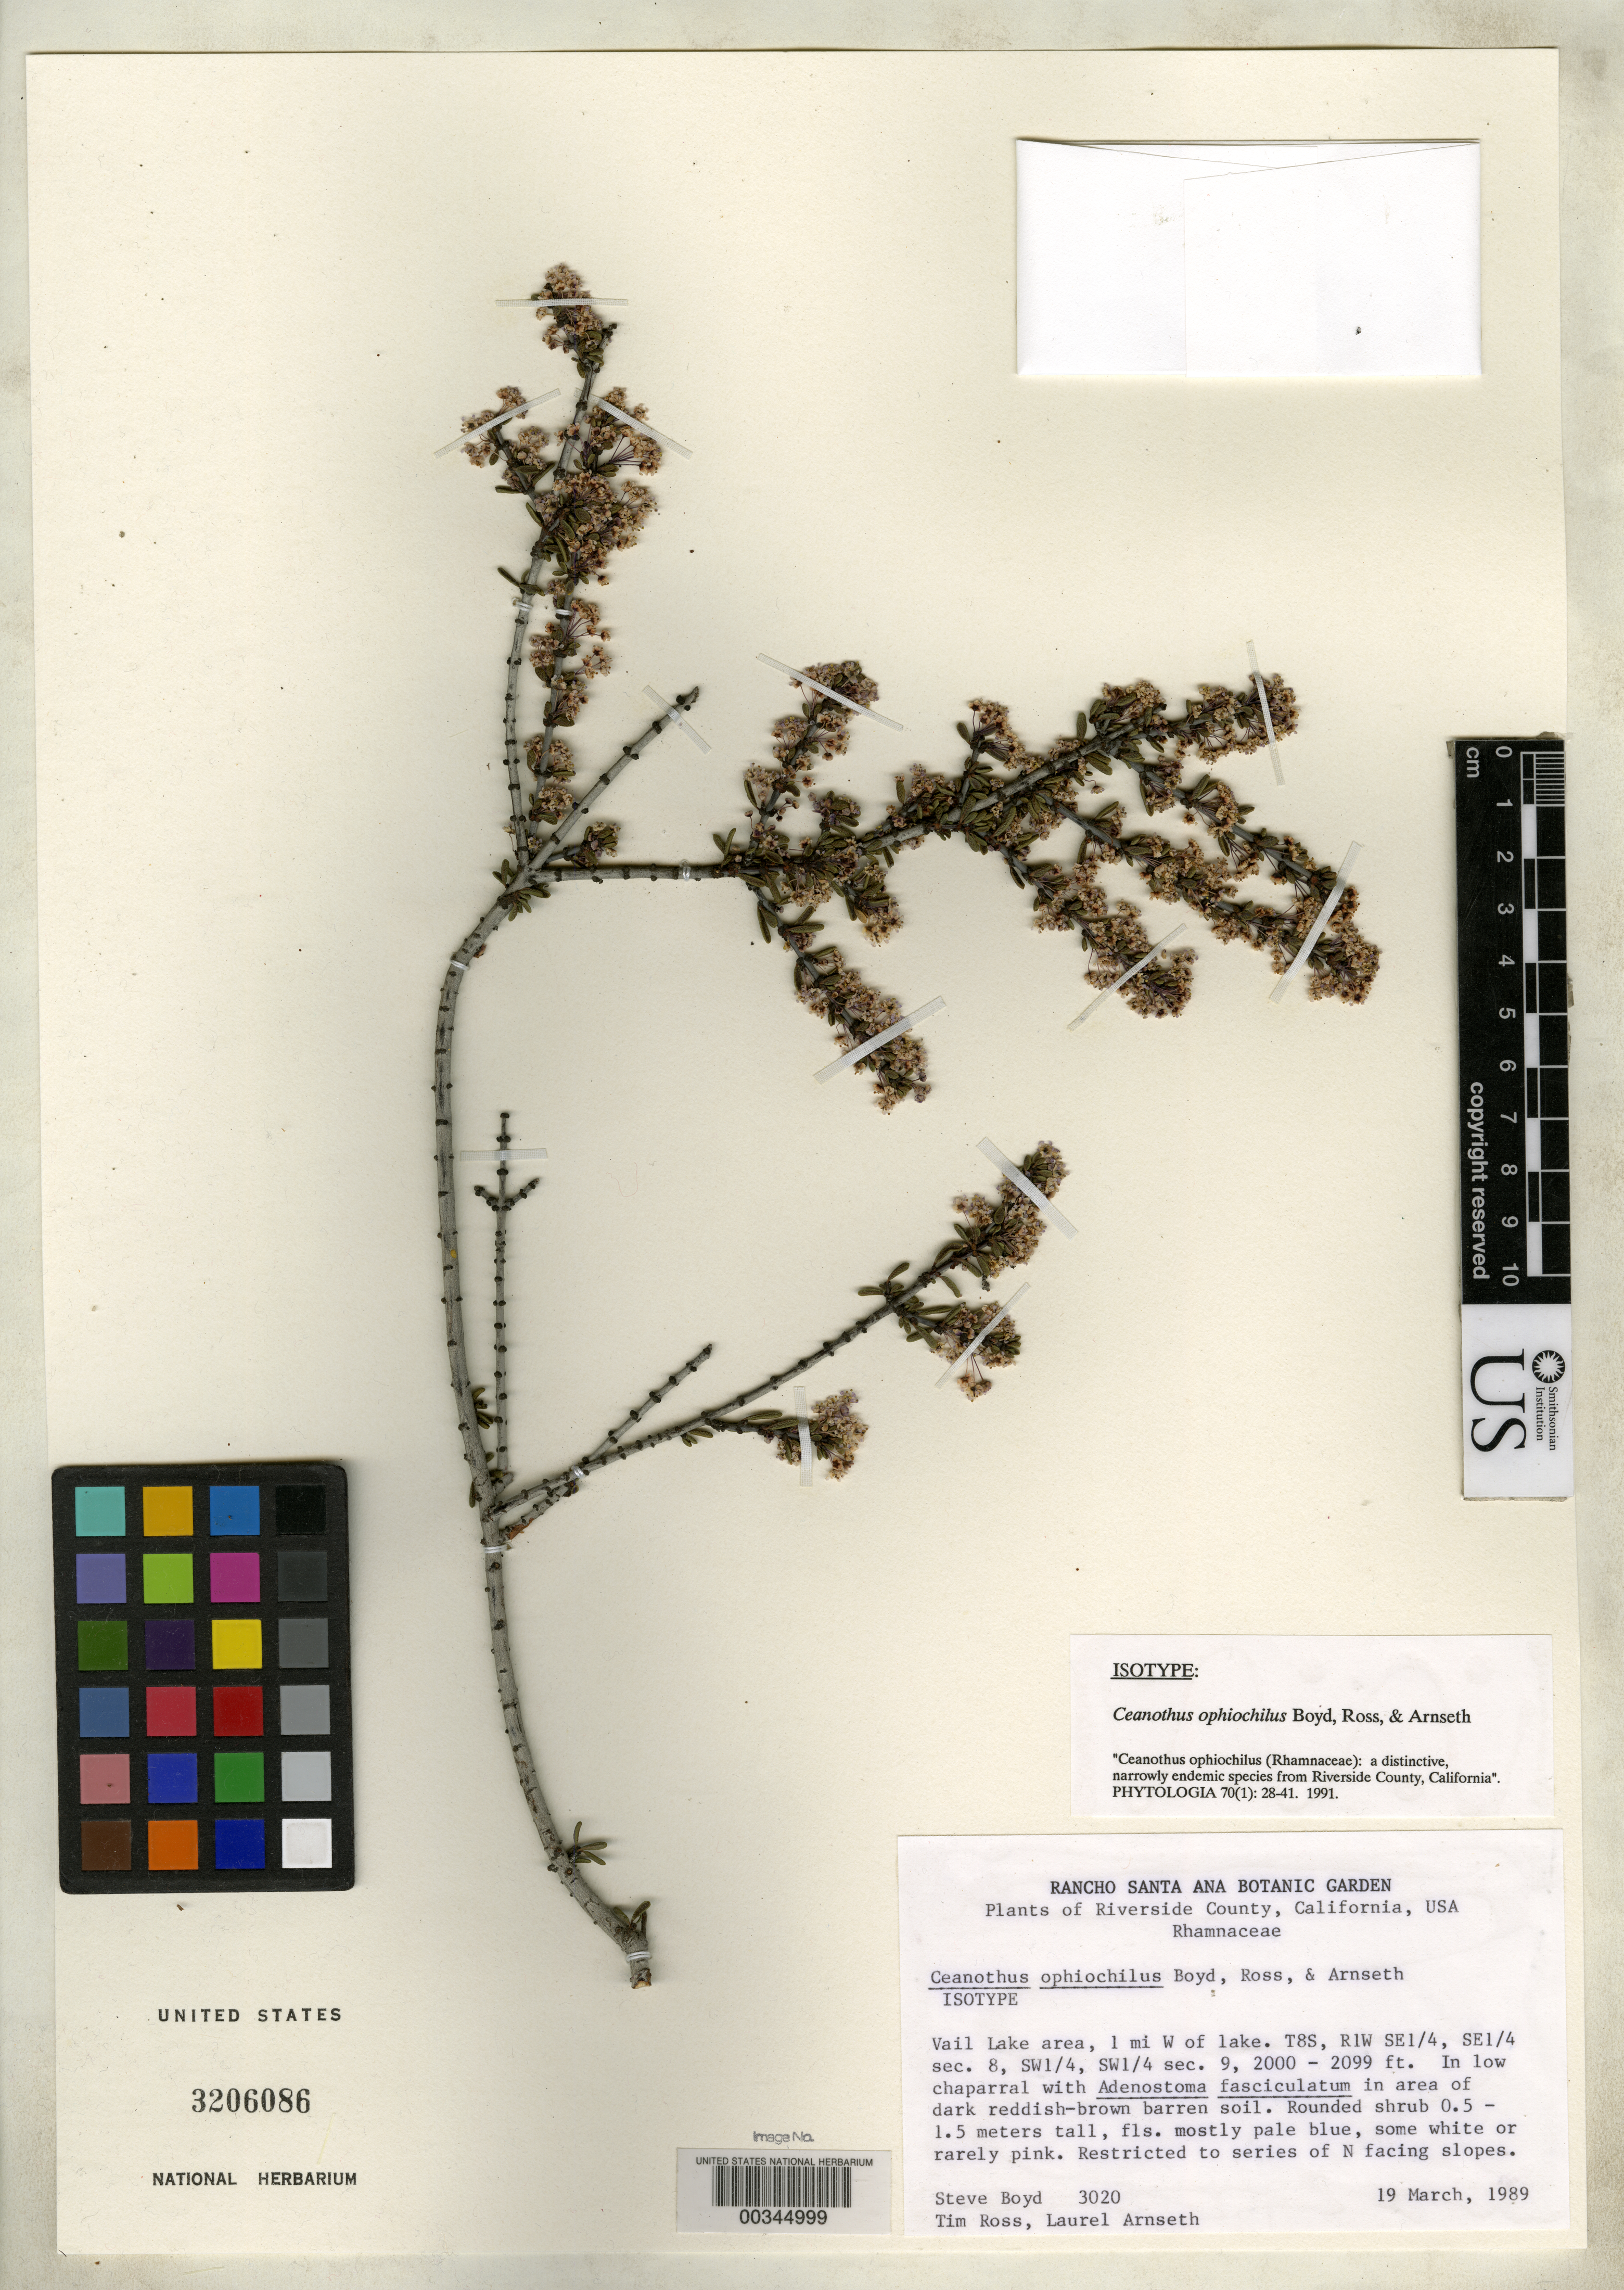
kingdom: Plantae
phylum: Tracheophyta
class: Magnoliopsida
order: Rosales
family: Rhamnaceae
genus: Ceanothus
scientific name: Ceanothus ophiochilus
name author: Boyd et al.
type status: Isotype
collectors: S. Boyd, T. Ross & L. Arnseth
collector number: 3020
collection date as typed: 19 Mar 1989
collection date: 1989-03-19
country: United States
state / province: California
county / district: Riverside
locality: Vail Lake area, 1 mi W of lake.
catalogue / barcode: US 3206086